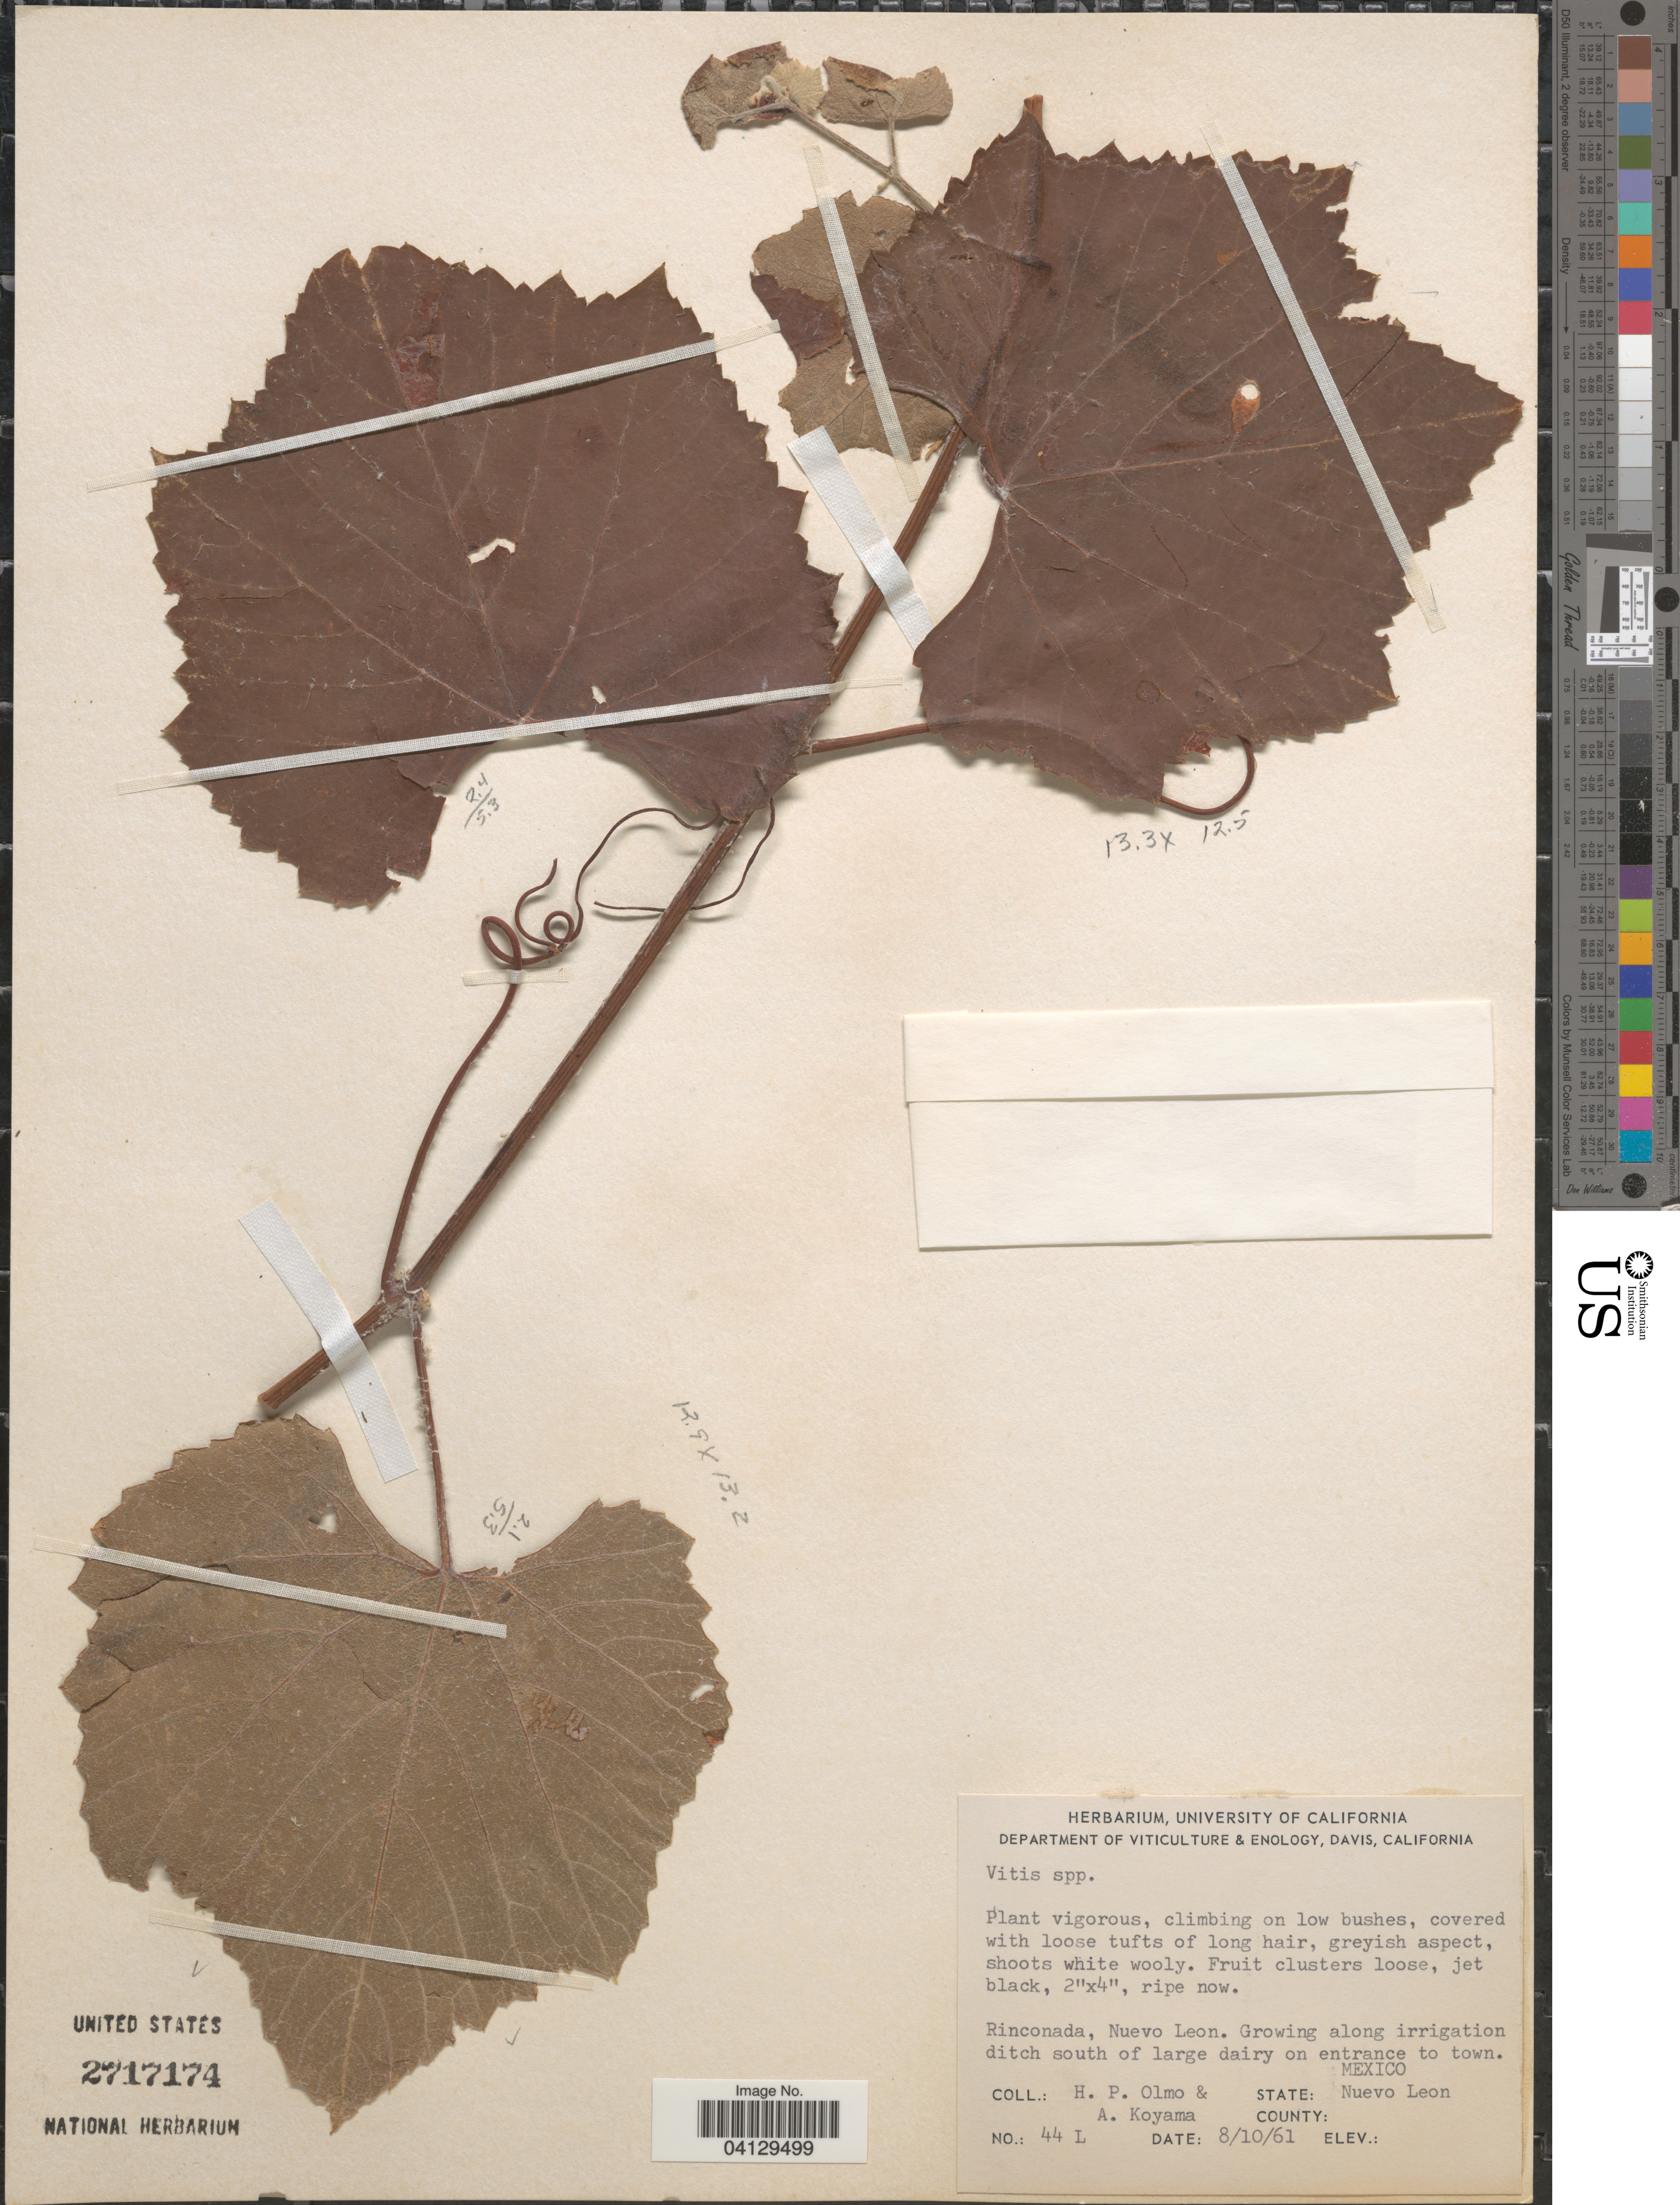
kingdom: Plantae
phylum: Tracheophyta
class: Magnoliopsida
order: Vitales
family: Vitaceae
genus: Vitis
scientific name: Vitis sp.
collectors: H. Olmo & A. Koyama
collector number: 44L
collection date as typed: Transcribed d/m/y: 10/8/61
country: Mexico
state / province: Nuevo León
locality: Rinconada. Growing along irrigation ditch south of large dairy on entrance to town.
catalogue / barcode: US 2717174